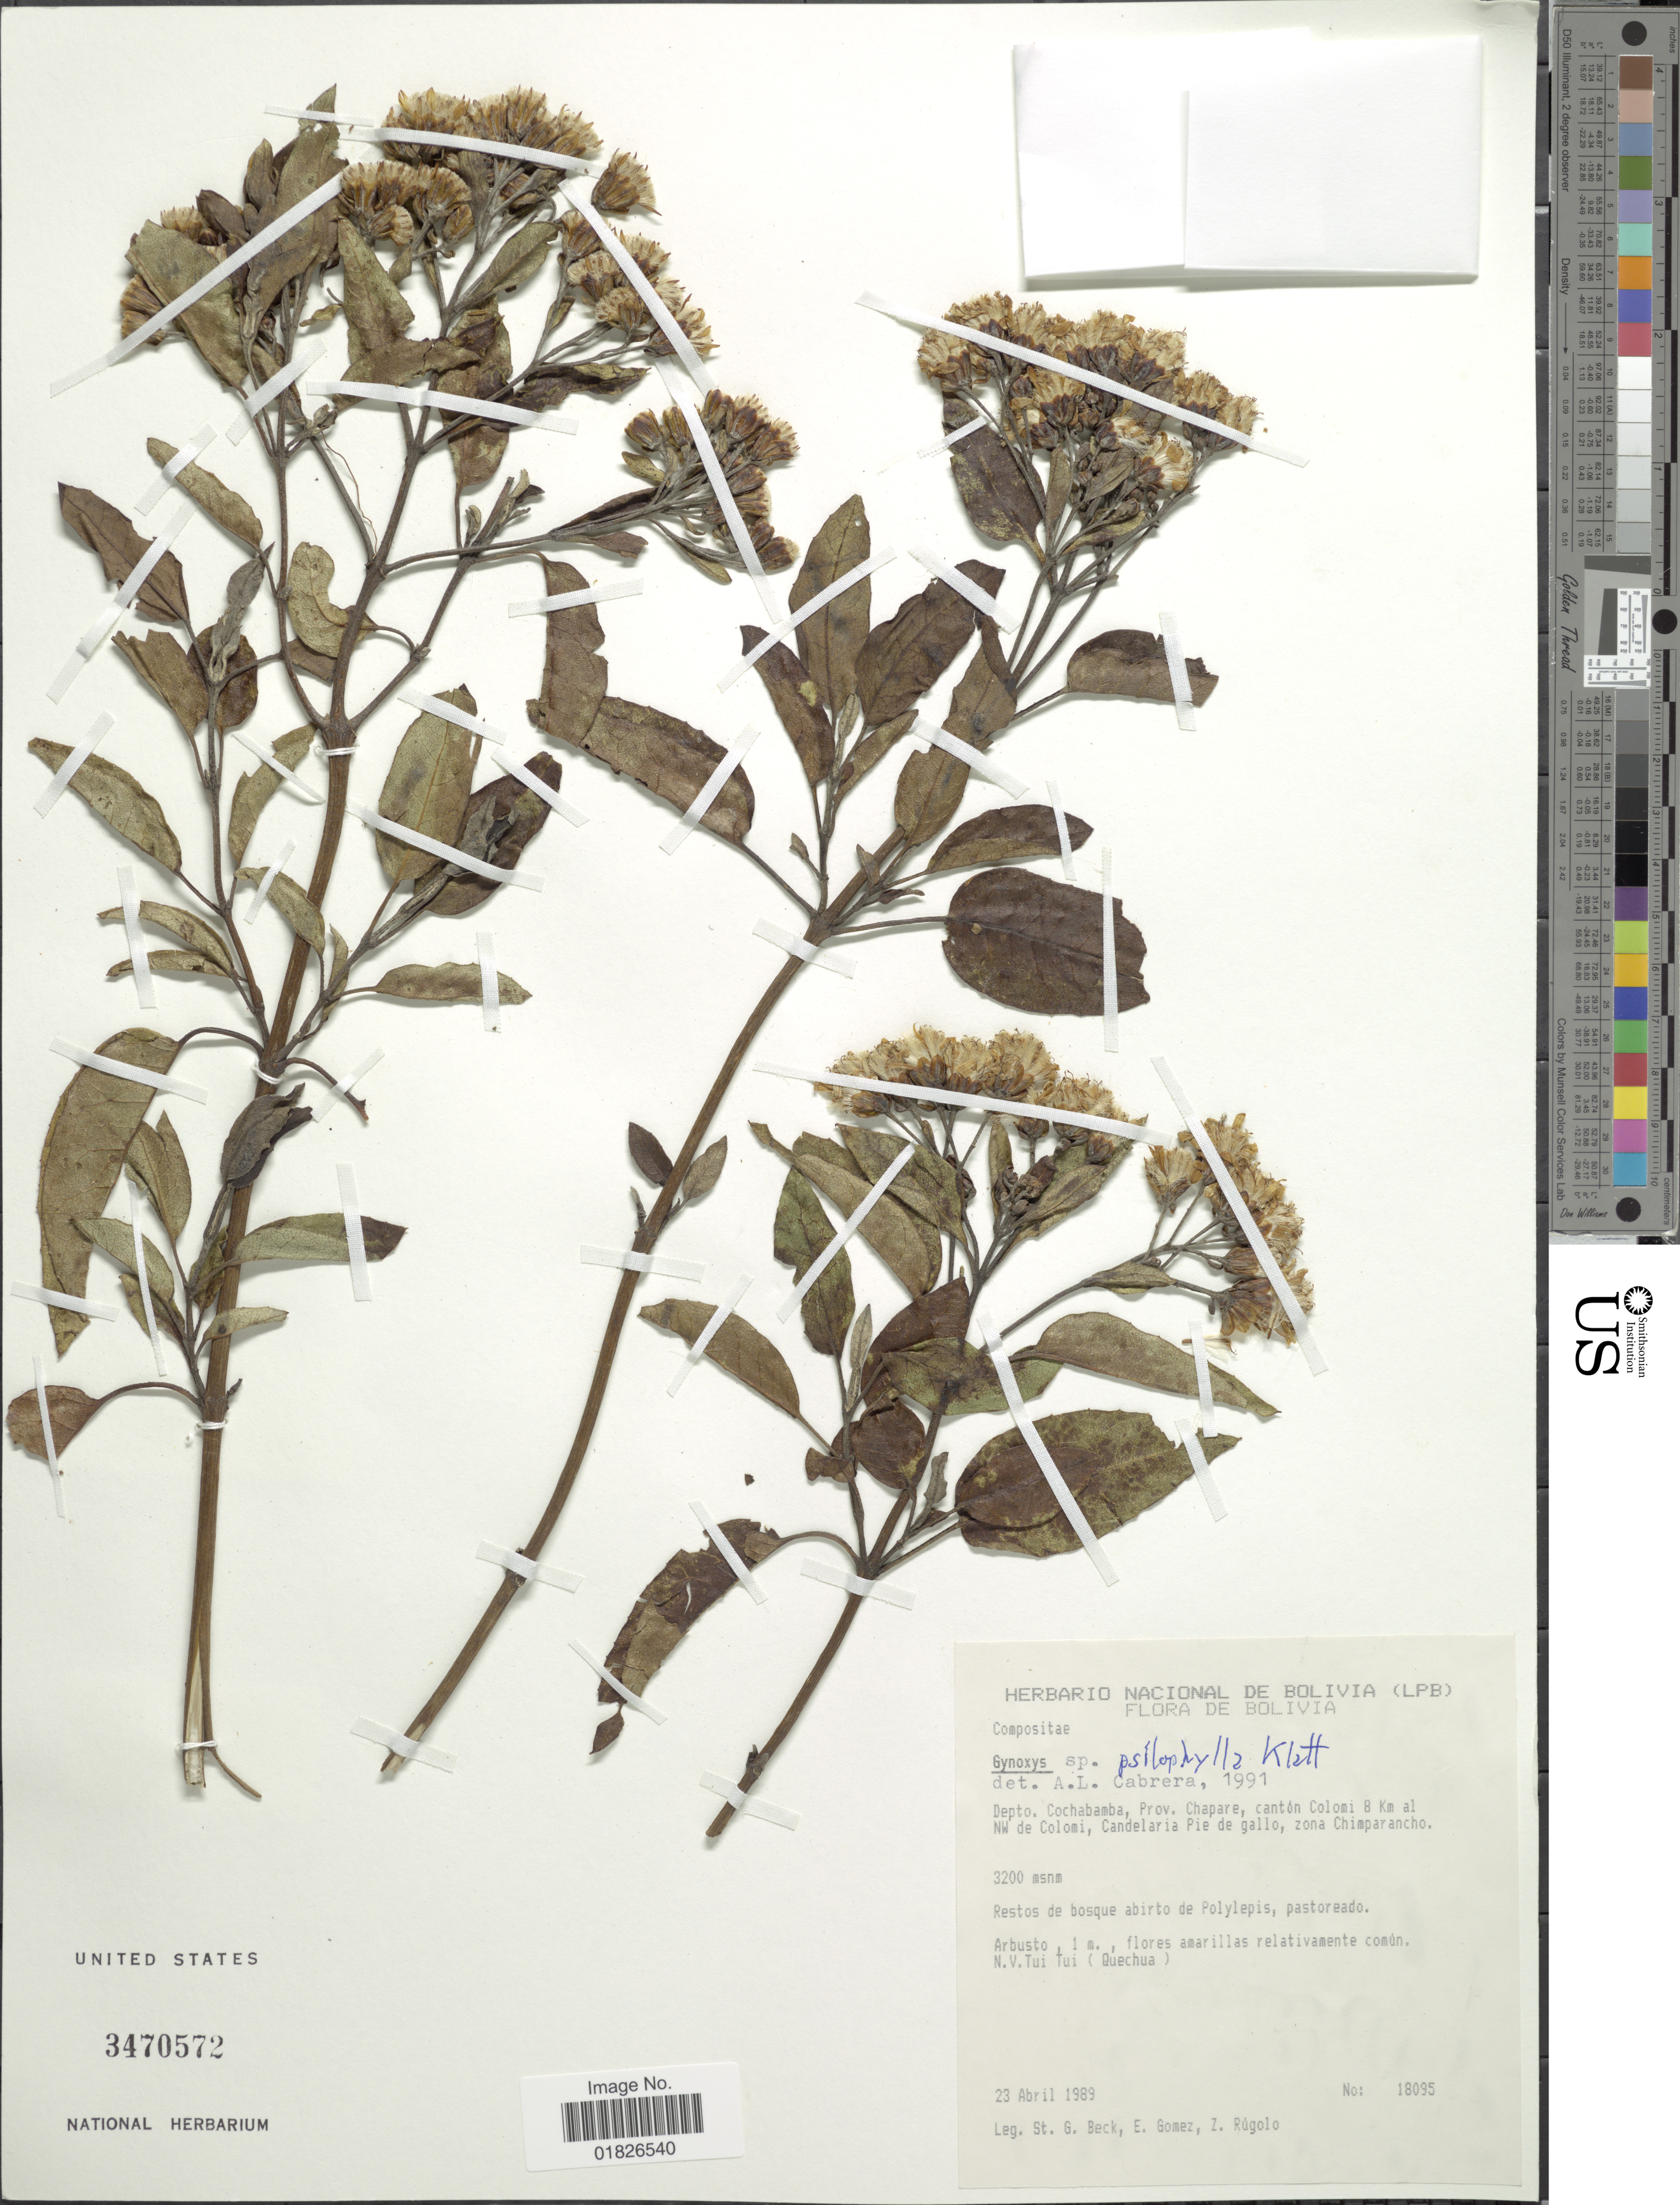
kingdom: Plantae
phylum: Tracheophyta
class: Magnoliopsida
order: Asterales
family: Asteraceae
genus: Gynoxys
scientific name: Gynoxys psilophylla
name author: Klatt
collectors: E. Gomez & Z. Rúgolo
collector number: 18095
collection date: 1989-04-23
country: Bolivia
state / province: Cochabamba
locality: Prov. Chapare, canton Colomi 8 km al NW de Colomi, Candelaria Pie de gallo, zona Chimparancho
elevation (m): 3200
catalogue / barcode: US 3470572